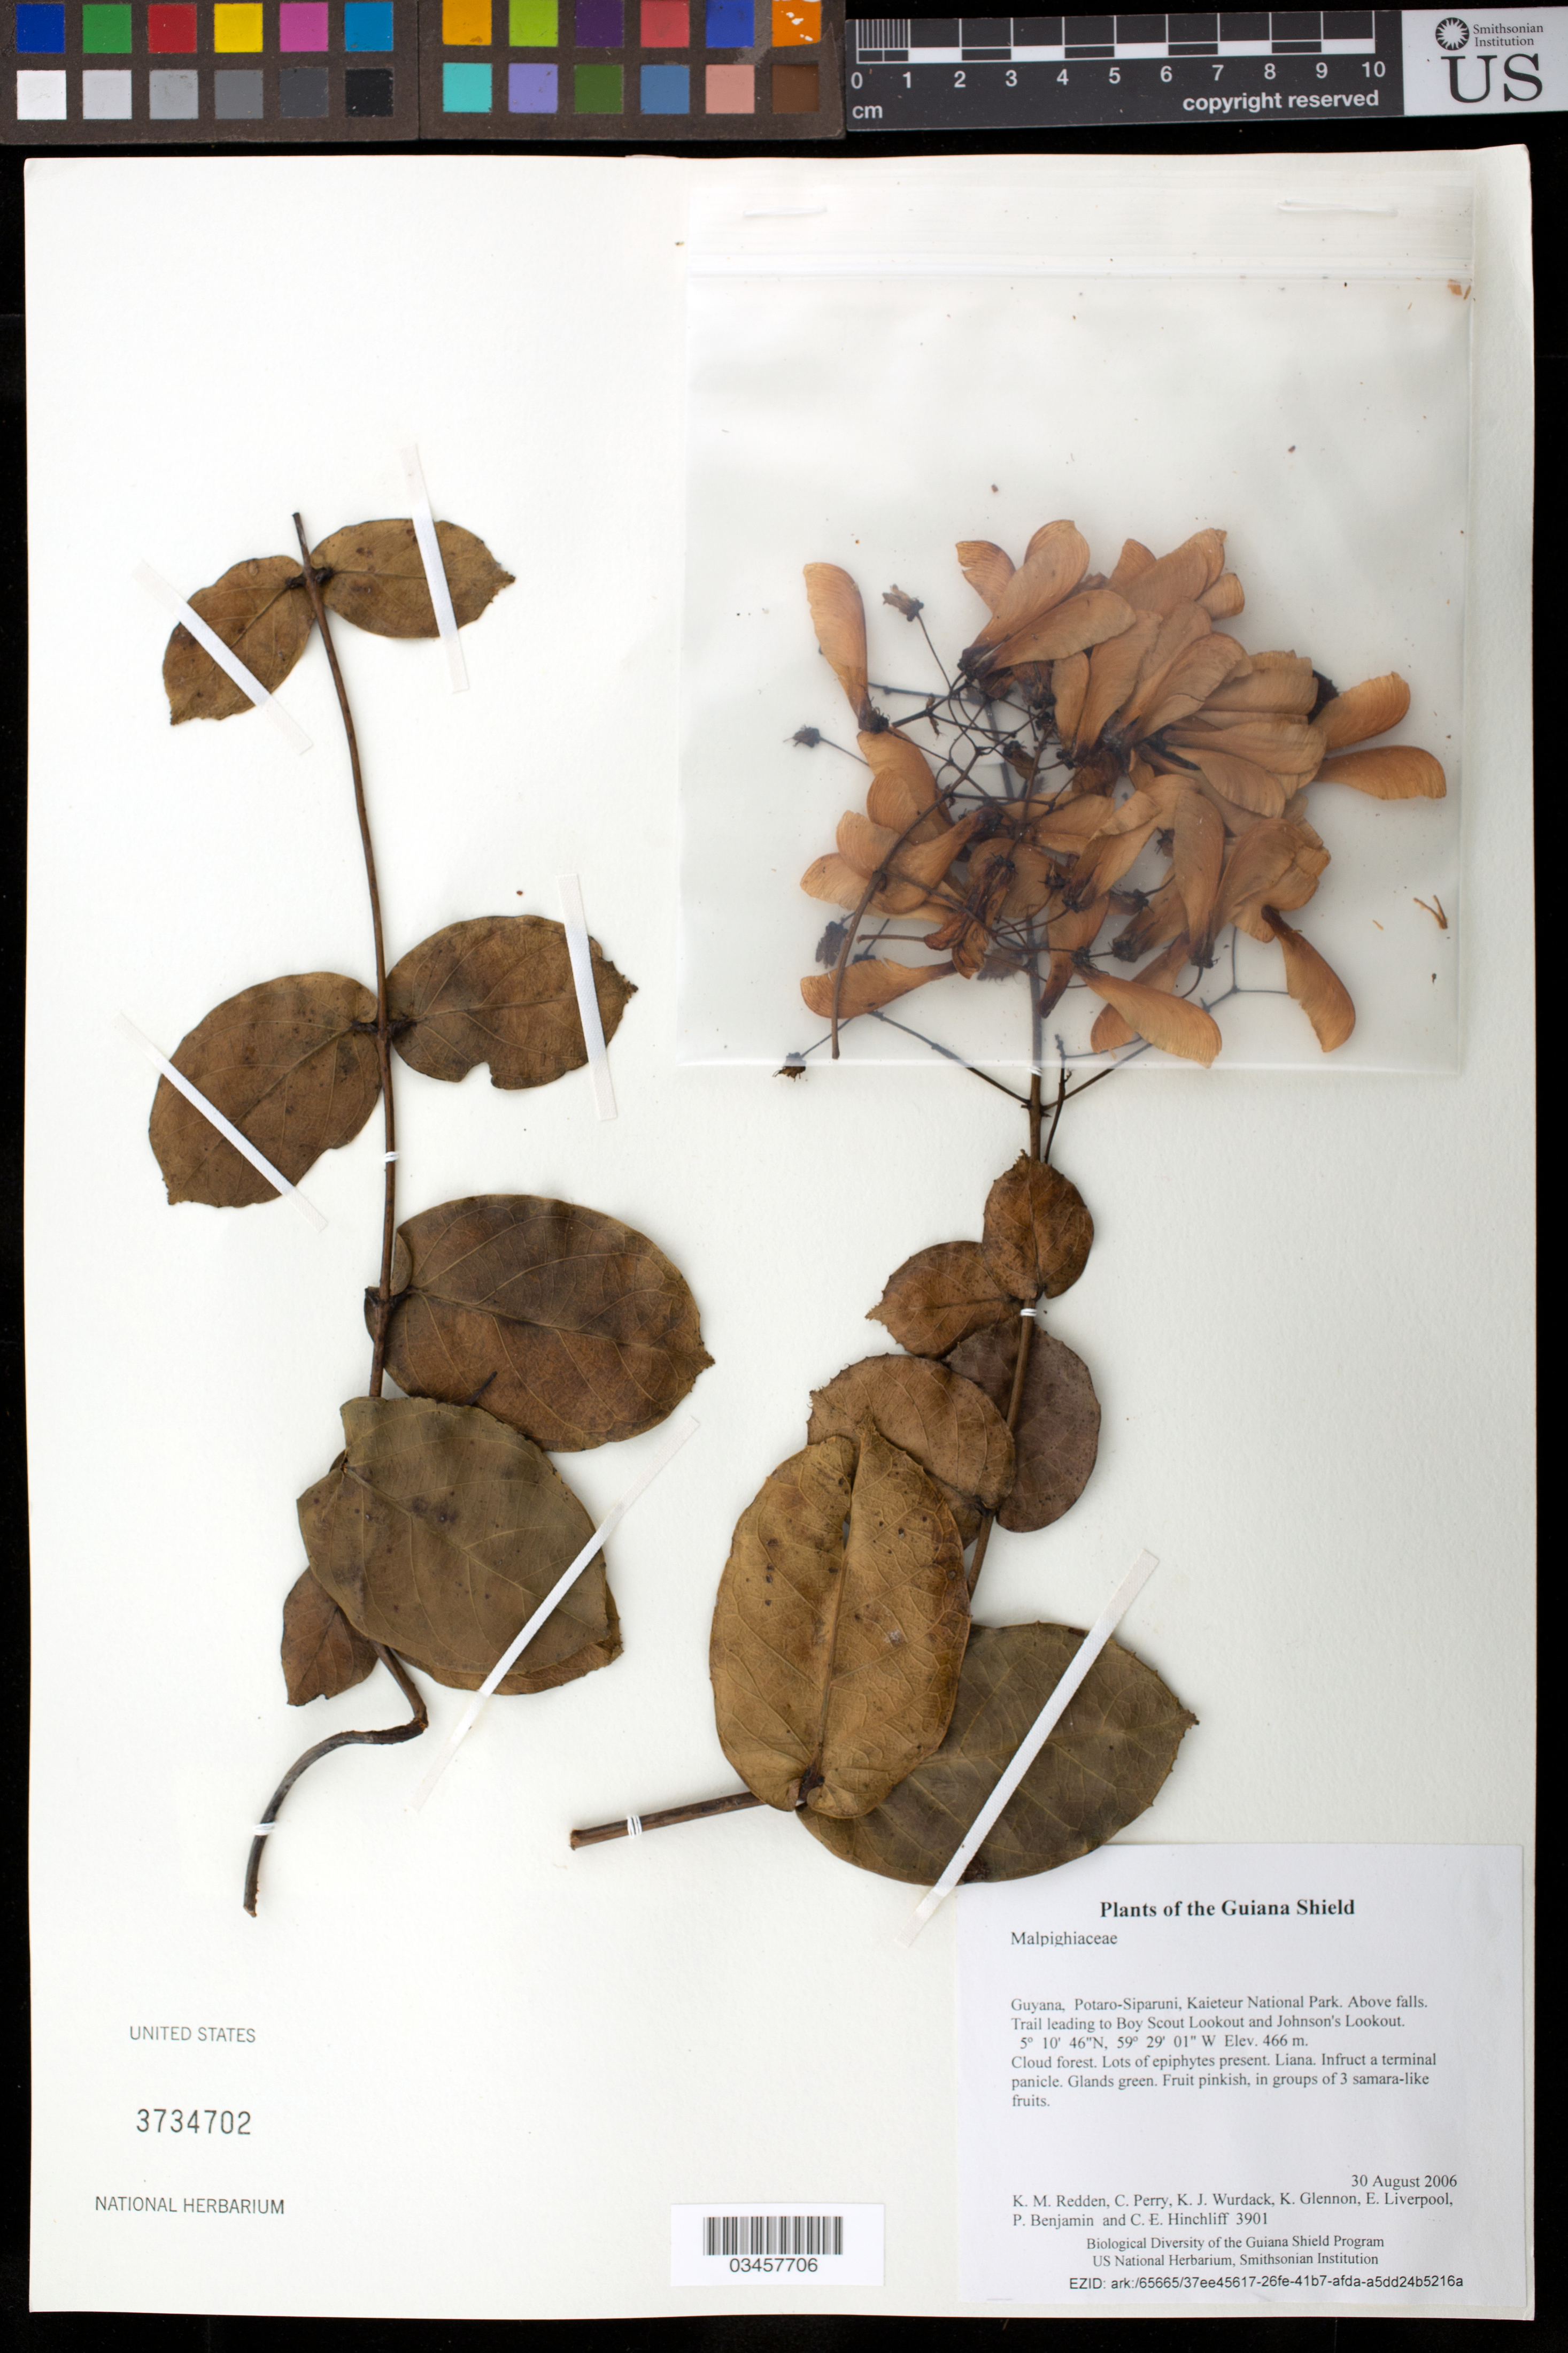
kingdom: Plantae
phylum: Tracheophyta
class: Magnoliopsida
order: Malpighiales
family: Malpighiaceae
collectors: K. M. Redden, C. Perry, K. Wurdack, K. Glennon, E. Liverpool, P. Benjamin & C. E. Hinchliff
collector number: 3901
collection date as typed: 30 August 2006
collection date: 2006-08-30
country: Guyana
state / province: Potaro-Siparuni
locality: Kaieteur National Park. Above falls. Trail leading to Boy Scout Lookout and Johnson's Lookout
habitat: Cloud forest. Lots of epiphytes present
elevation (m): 466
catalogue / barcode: US 3734702